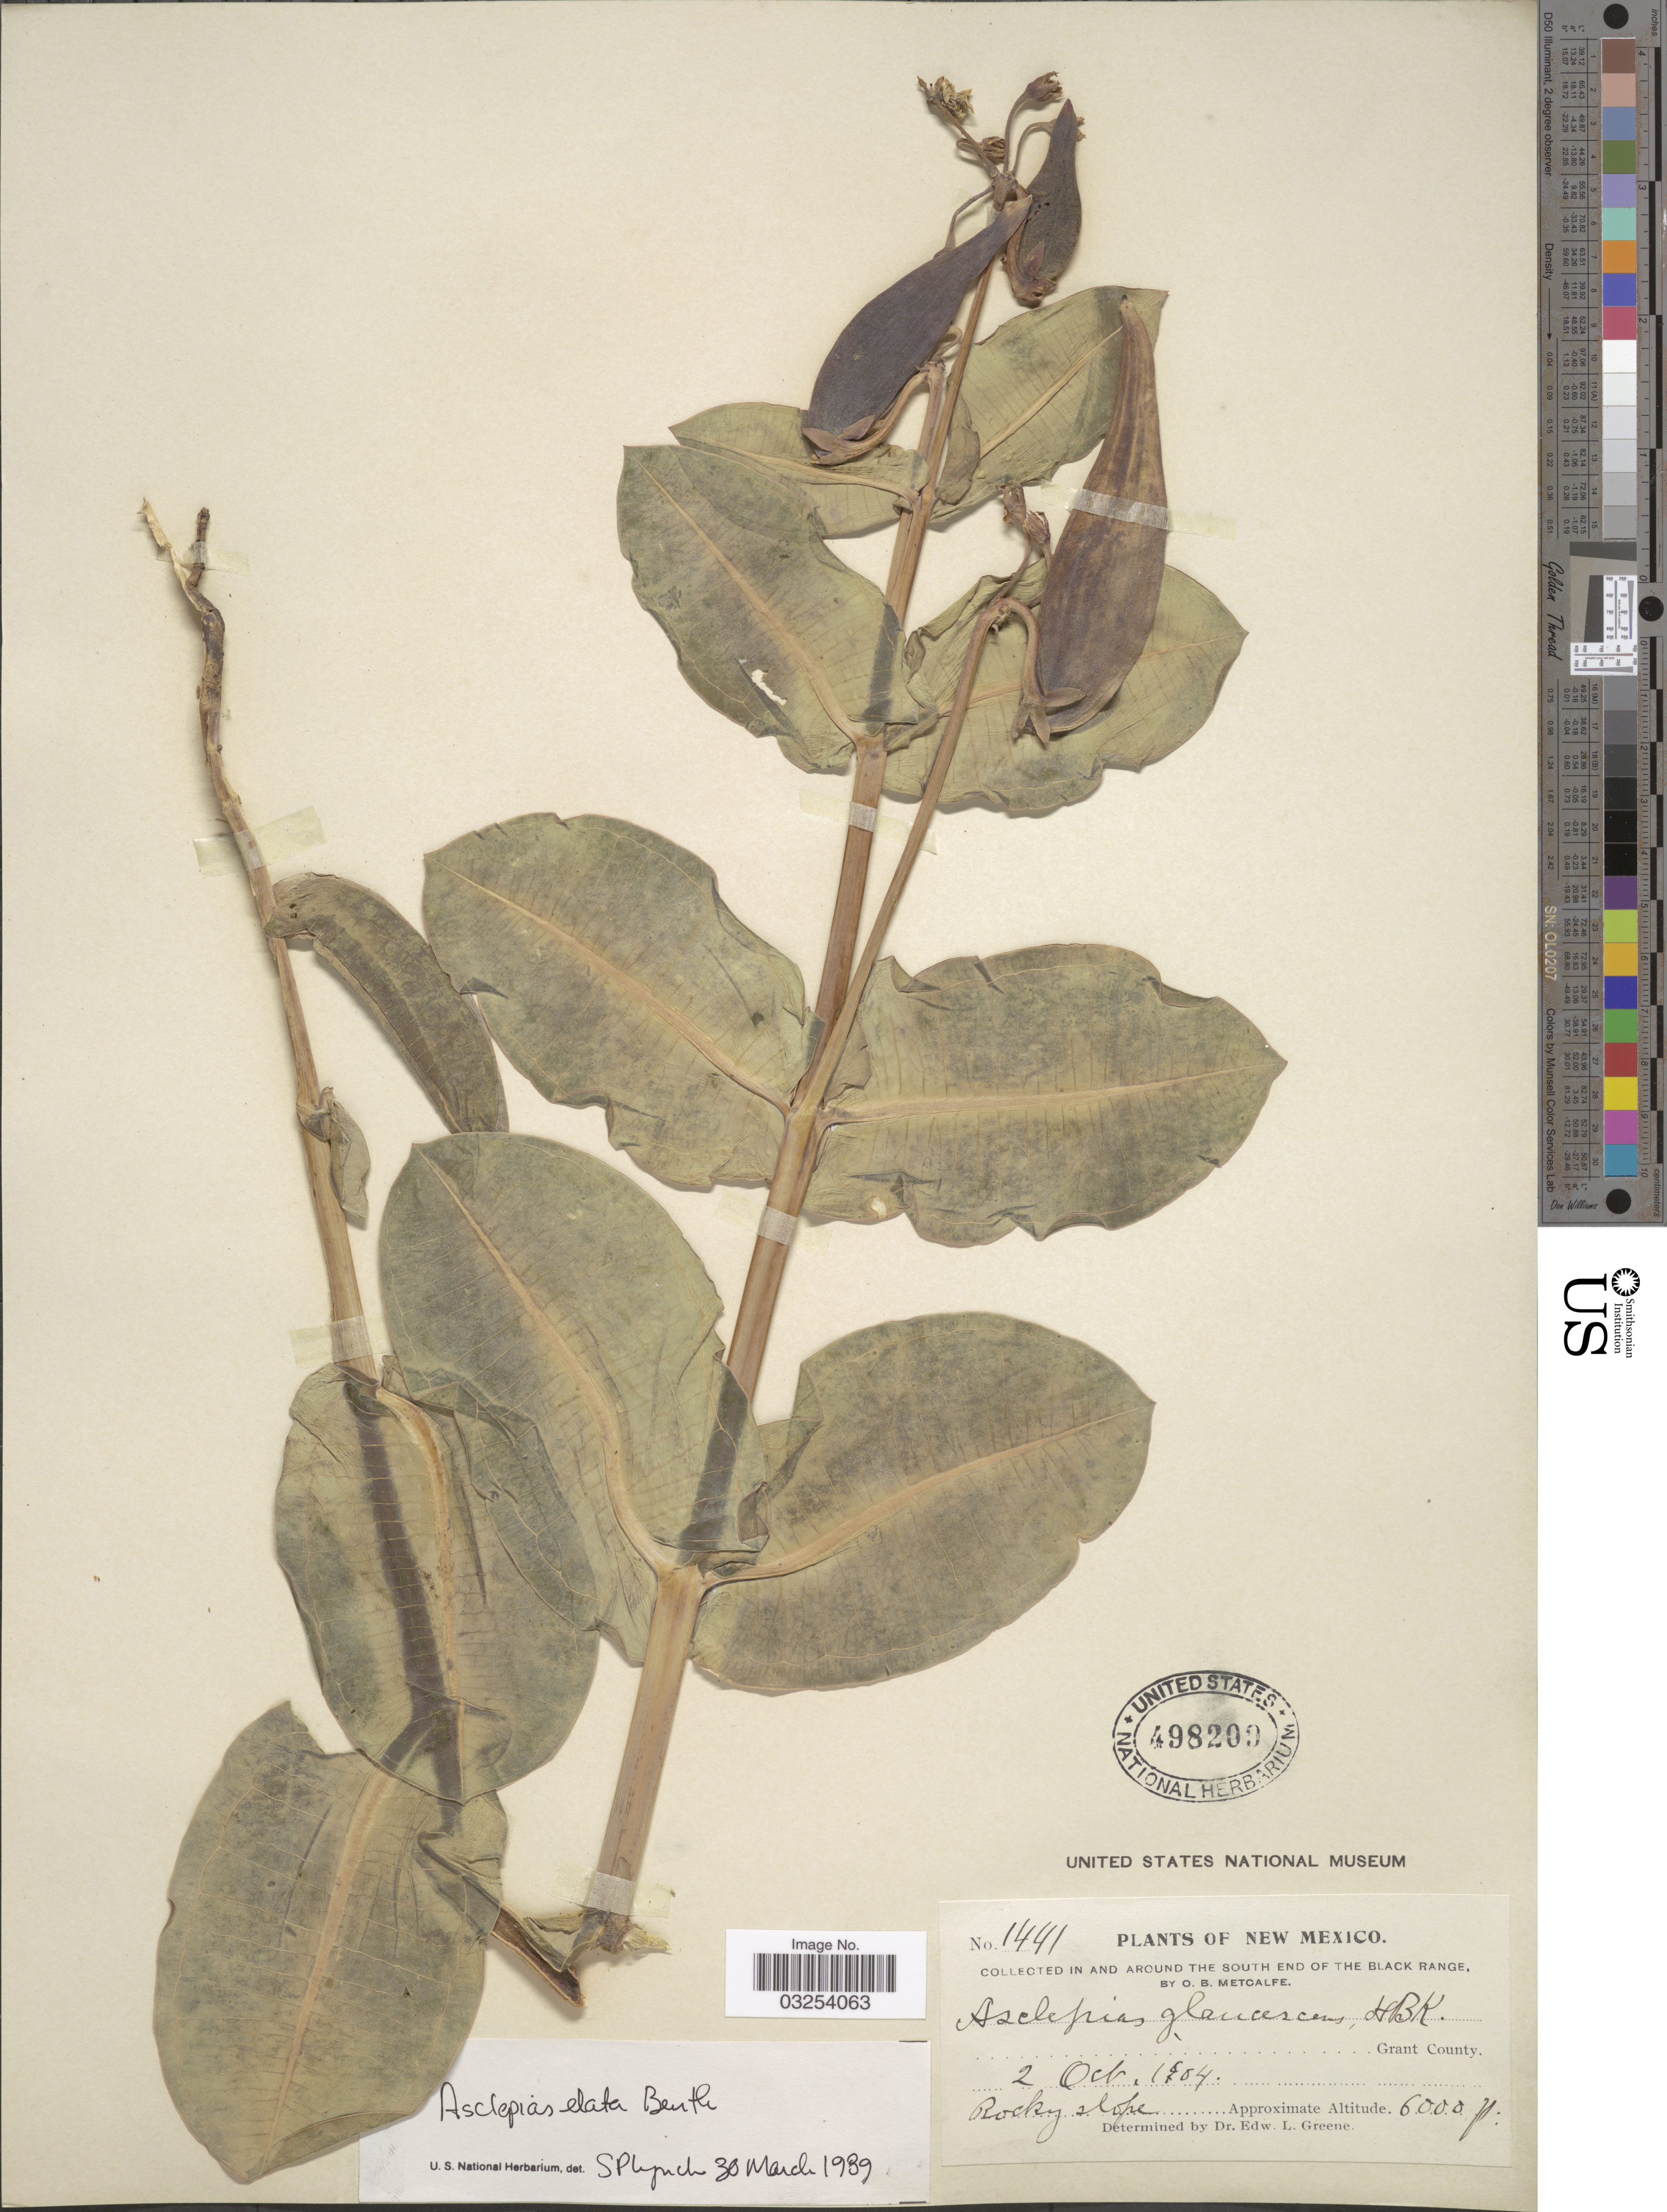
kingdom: Plantae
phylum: Tracheophyta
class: Magnoliopsida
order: Gentianales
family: Apocynaceae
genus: Asclepias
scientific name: Asclepias elata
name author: Benth.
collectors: O. B. Metcalfe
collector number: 1441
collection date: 1904-10-02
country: United States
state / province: New Mexico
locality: In and around the South End of the Black Range.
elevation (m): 1829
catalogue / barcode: US 498209